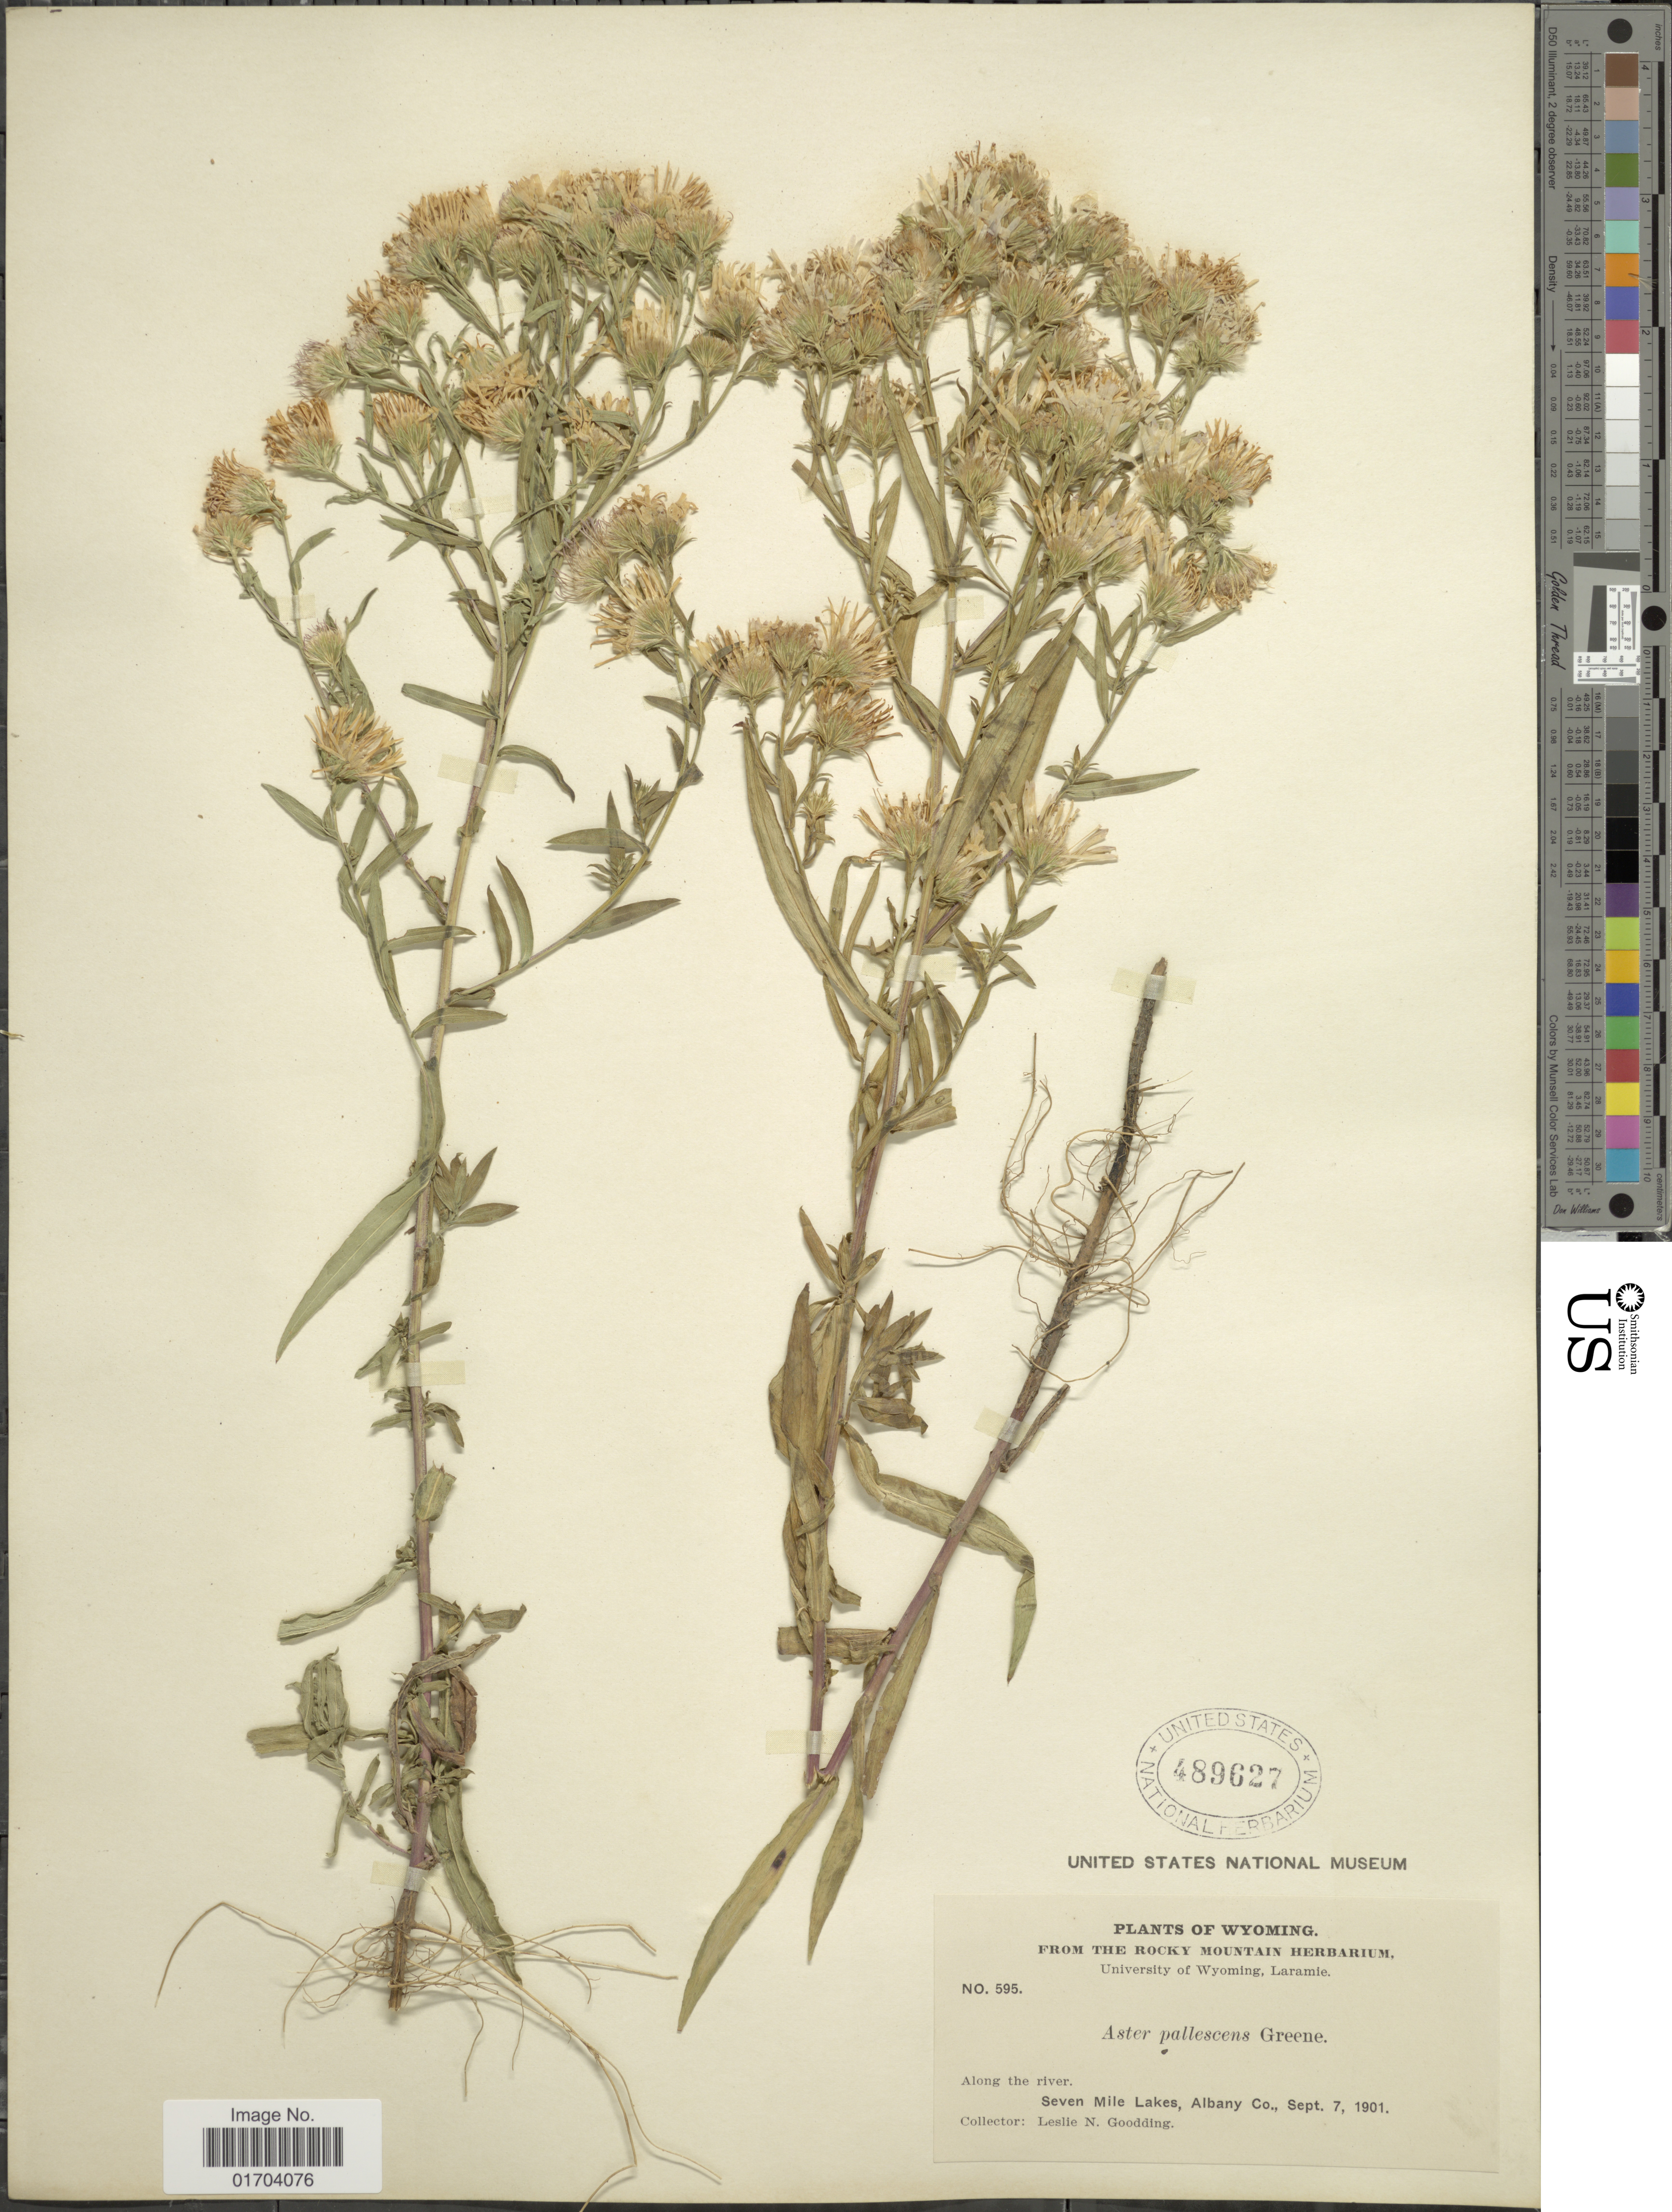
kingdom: Plantae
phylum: Tracheophyta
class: Magnoliopsida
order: Asterales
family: Asteraceae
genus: Aster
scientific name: Aster pallescens Greene sp. nov. ined.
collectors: L. N. Goodding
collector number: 595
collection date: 1901-09-07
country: United States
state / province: Wyoming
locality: Along the river, Seven Mile Lakes, Albany Co.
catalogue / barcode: US 489627